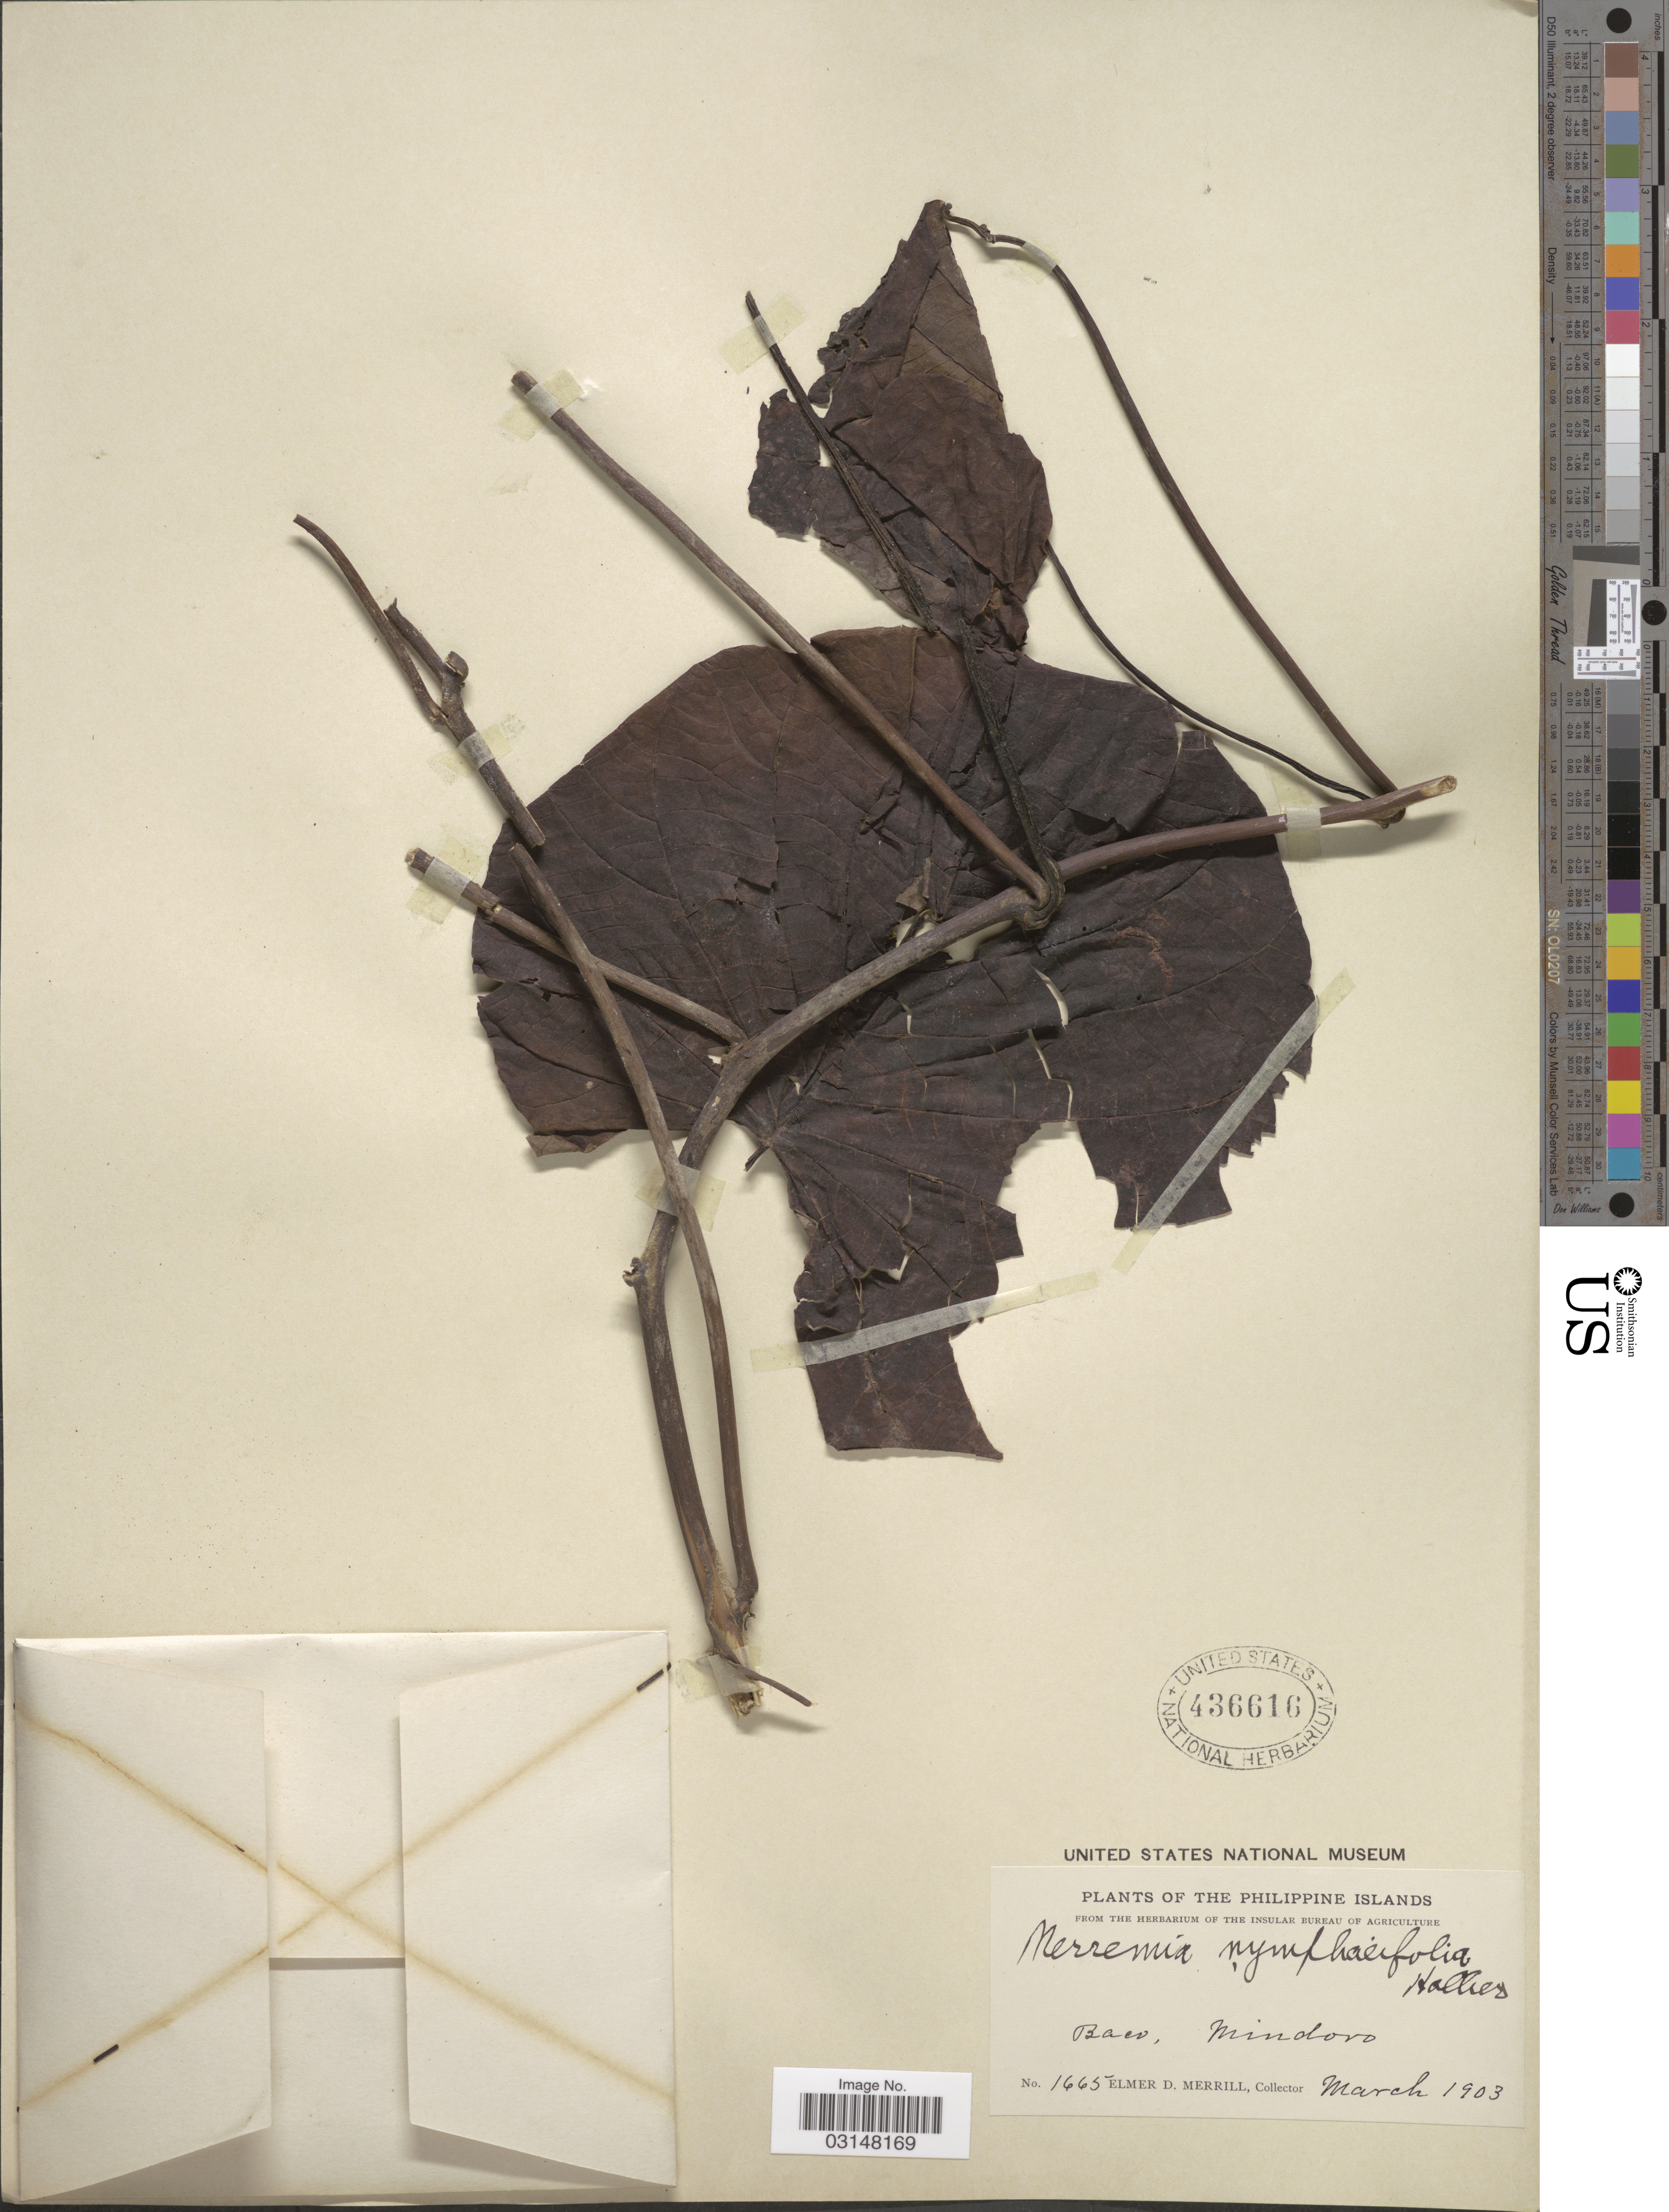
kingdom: Plantae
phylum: Tracheophyta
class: Magnoliopsida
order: Solanales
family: Convolvulaceae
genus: Decalobanthus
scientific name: Decalobanthus peltatus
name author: (L.) A. R. Simões & Staples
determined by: Strong, Mark T., (BOT), Smithsonian Institution - National Museum of Natural History (UNITED STATES)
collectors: E. D. Merrill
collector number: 1665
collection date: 1903-03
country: Philippines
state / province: Mimaropa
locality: Baco, Mindoro.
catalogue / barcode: US 436616